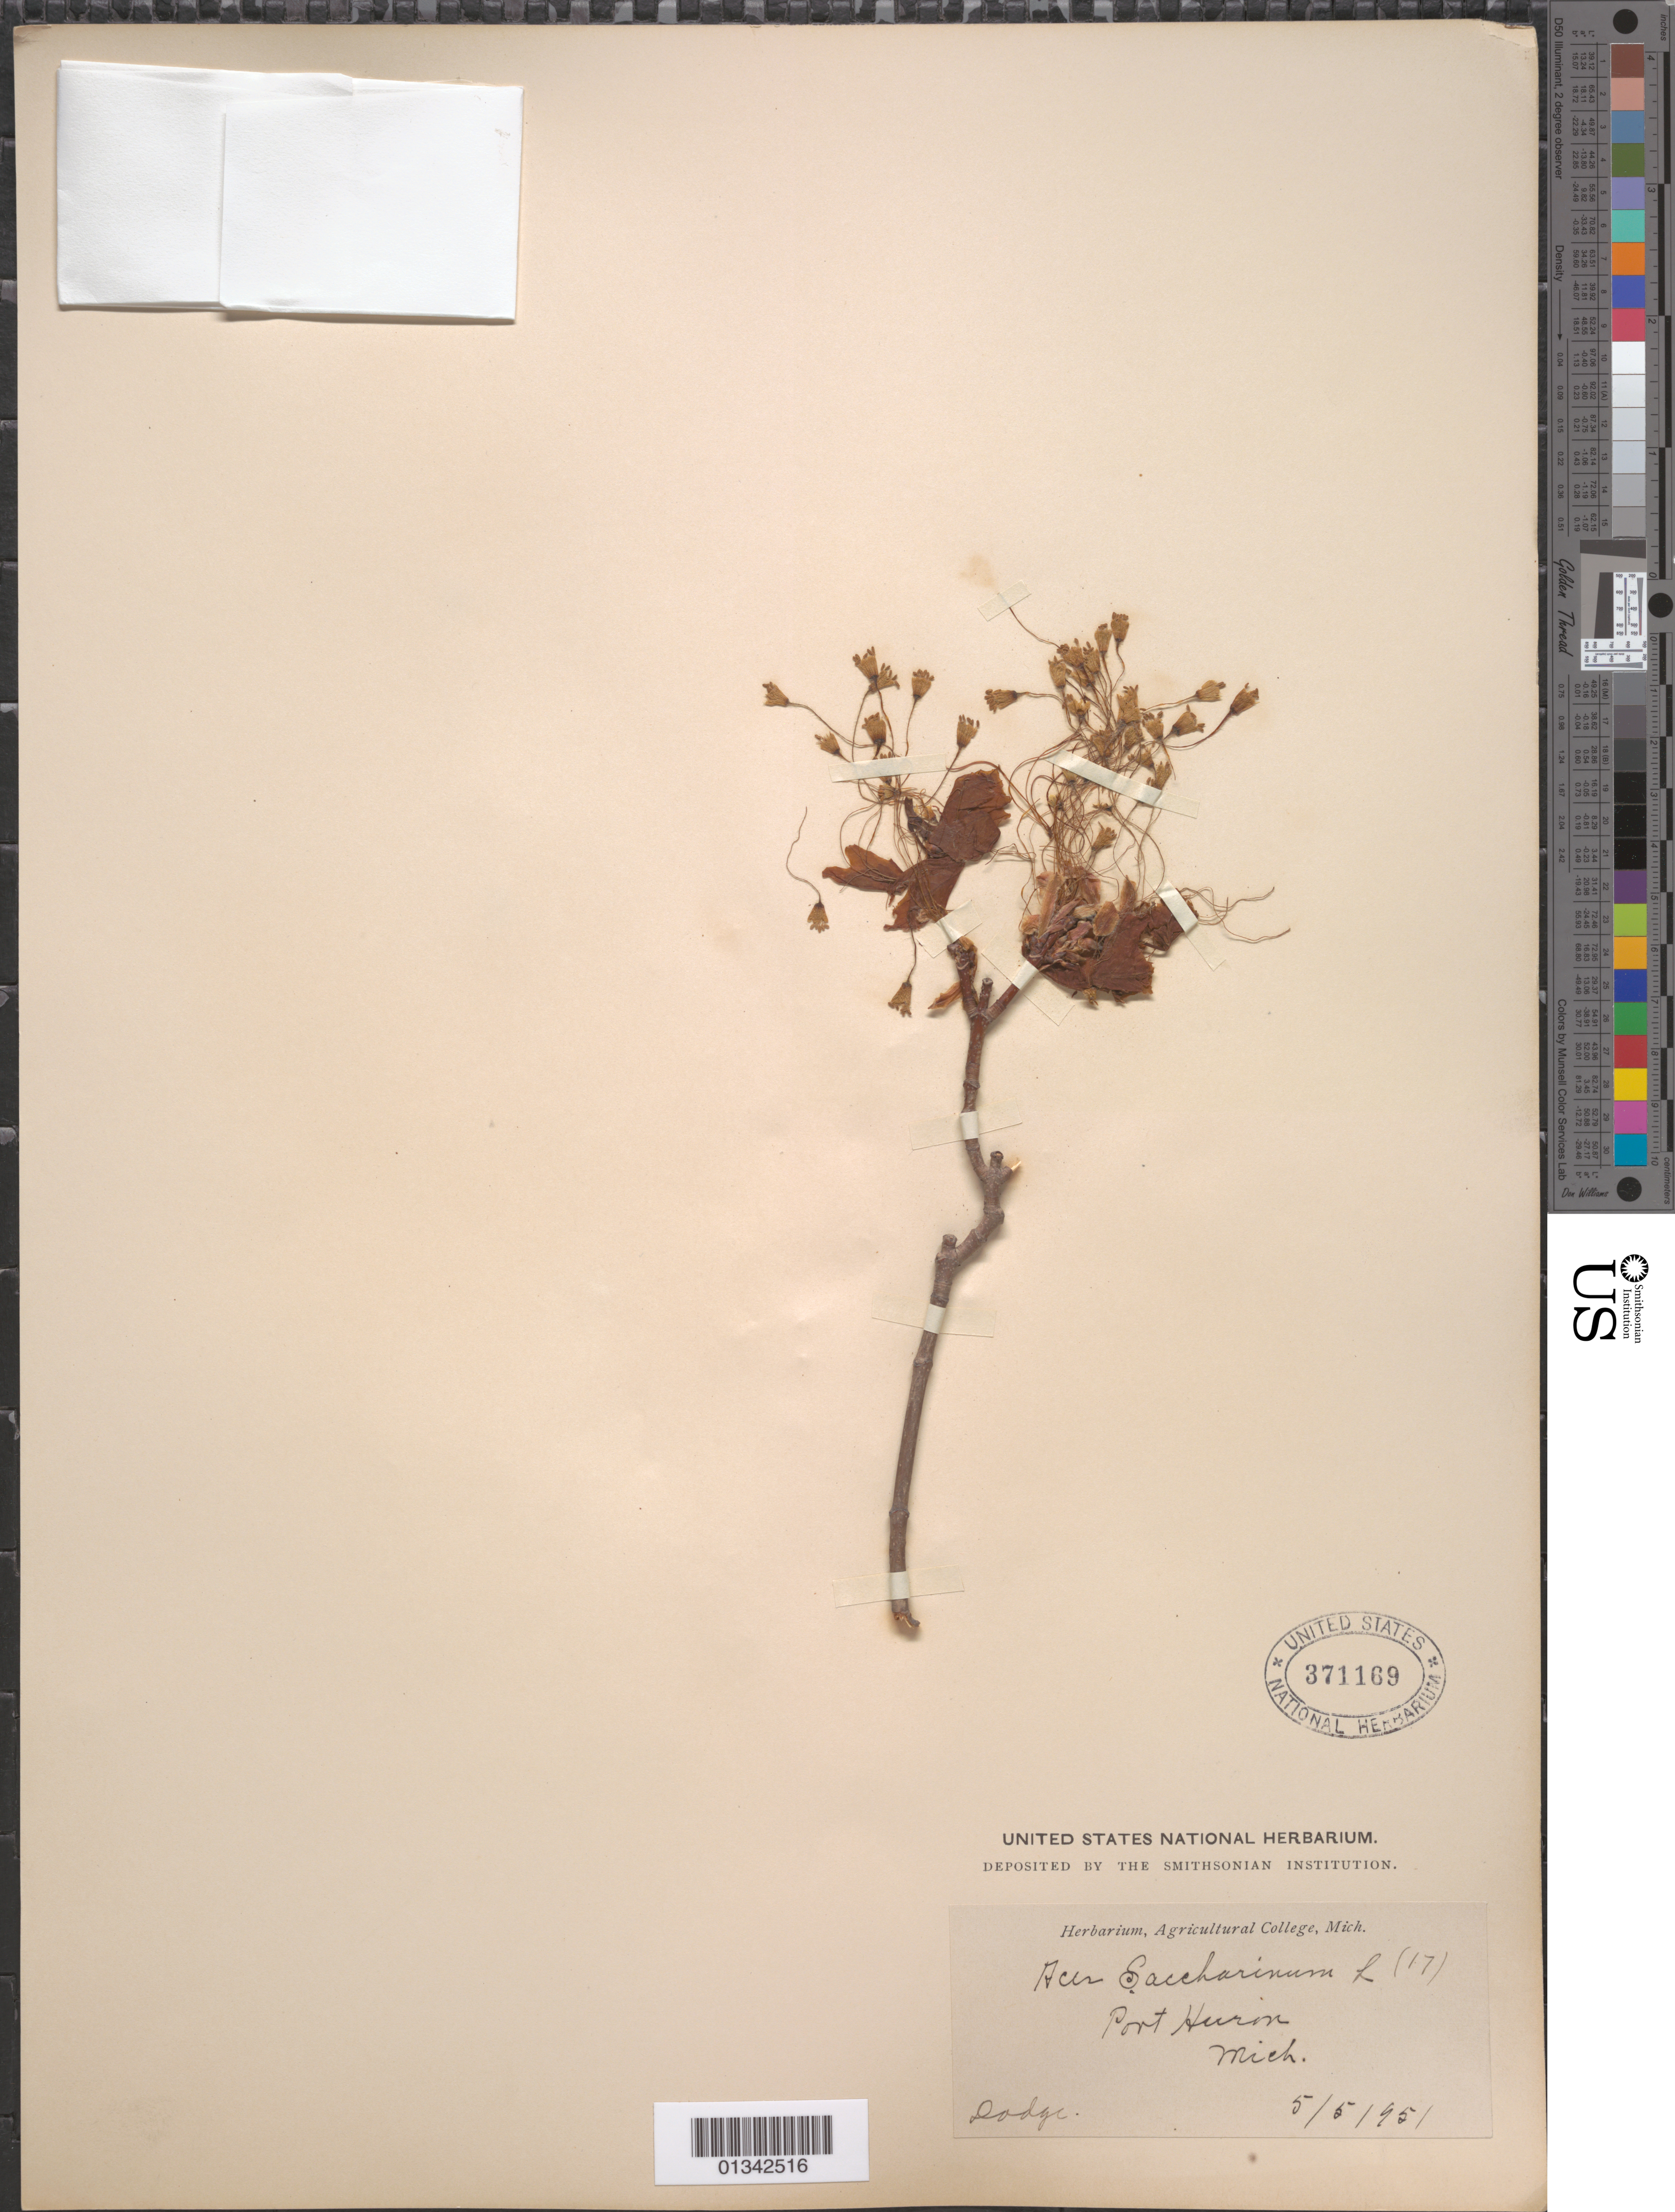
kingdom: Plantae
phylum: Tracheophyta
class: Magnoliopsida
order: Sapindales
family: Sapindaceae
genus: Acer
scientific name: Acer saccharinum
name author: L.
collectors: -. Dodge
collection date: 1951-05-05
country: United States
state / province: Michigan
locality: Port Huron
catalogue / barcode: US 371169